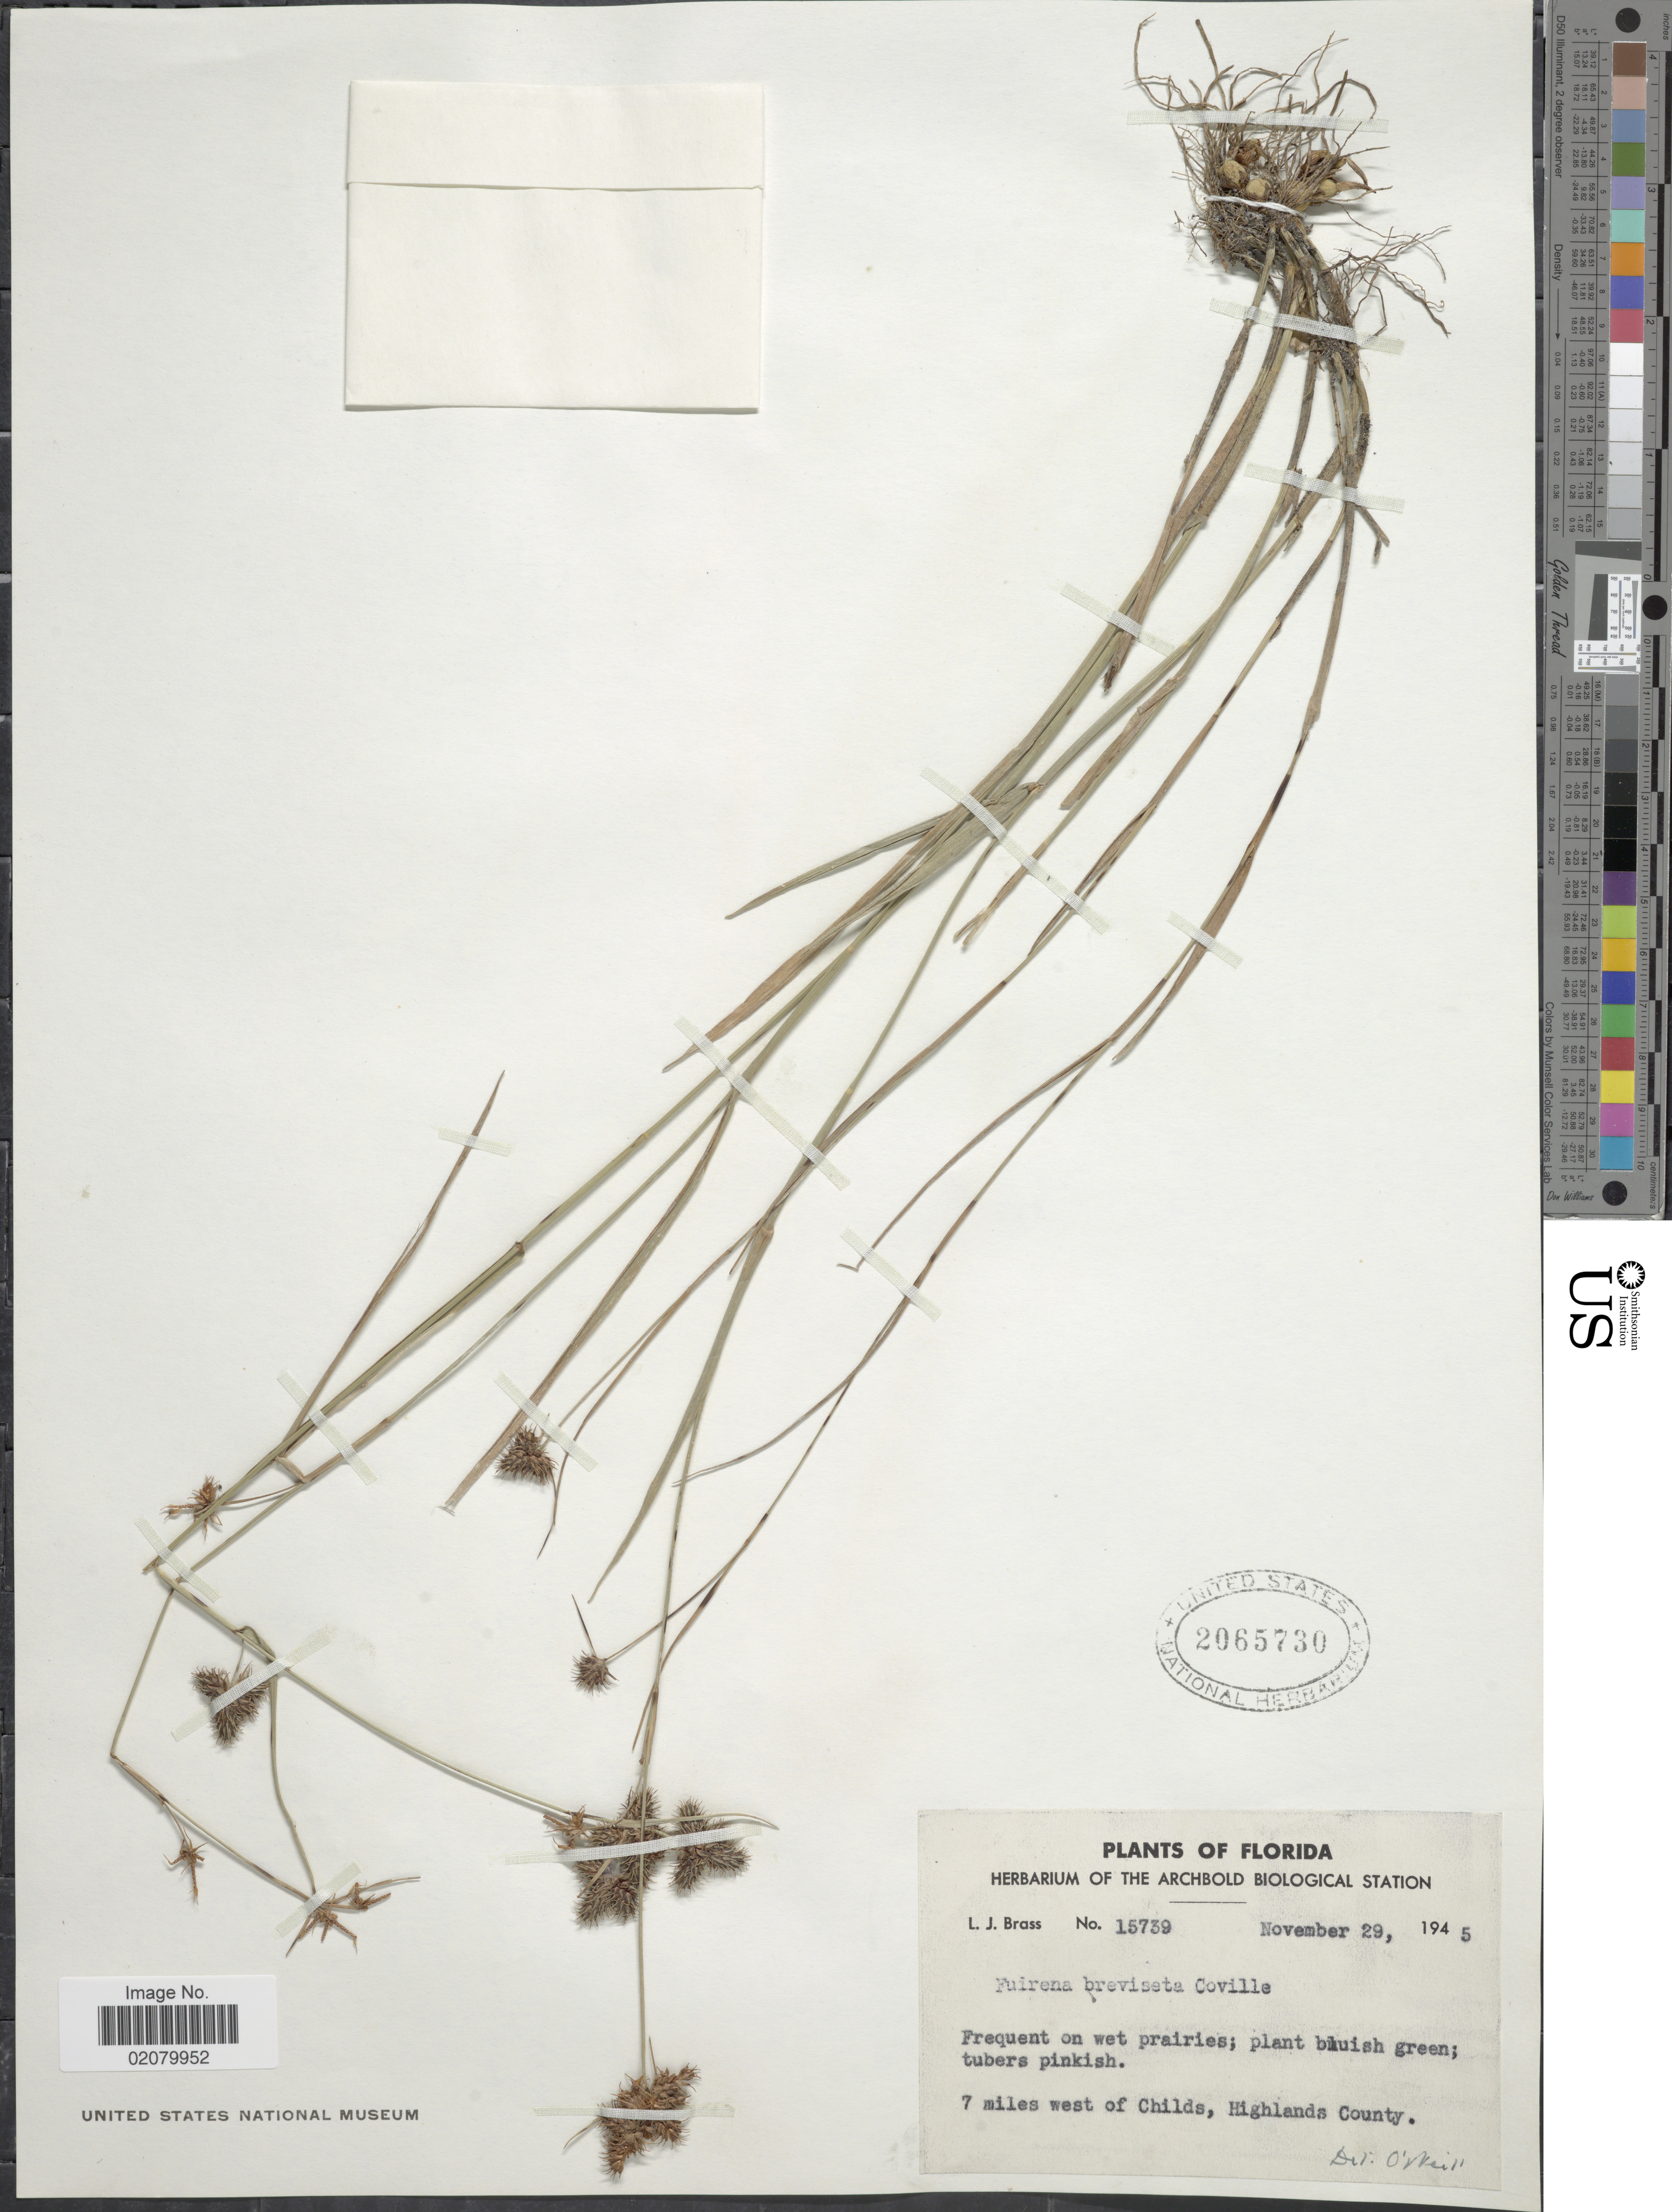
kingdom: Plantae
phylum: Tracheophyta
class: Liliopsida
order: Poales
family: Cyperaceae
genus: Fuirena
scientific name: Fuirena squarrosa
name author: Michx.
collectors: L. J. Brass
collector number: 15739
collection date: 1945-11-29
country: United States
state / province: Florida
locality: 7 miles west of Childs, Highlands County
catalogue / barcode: US 2065730